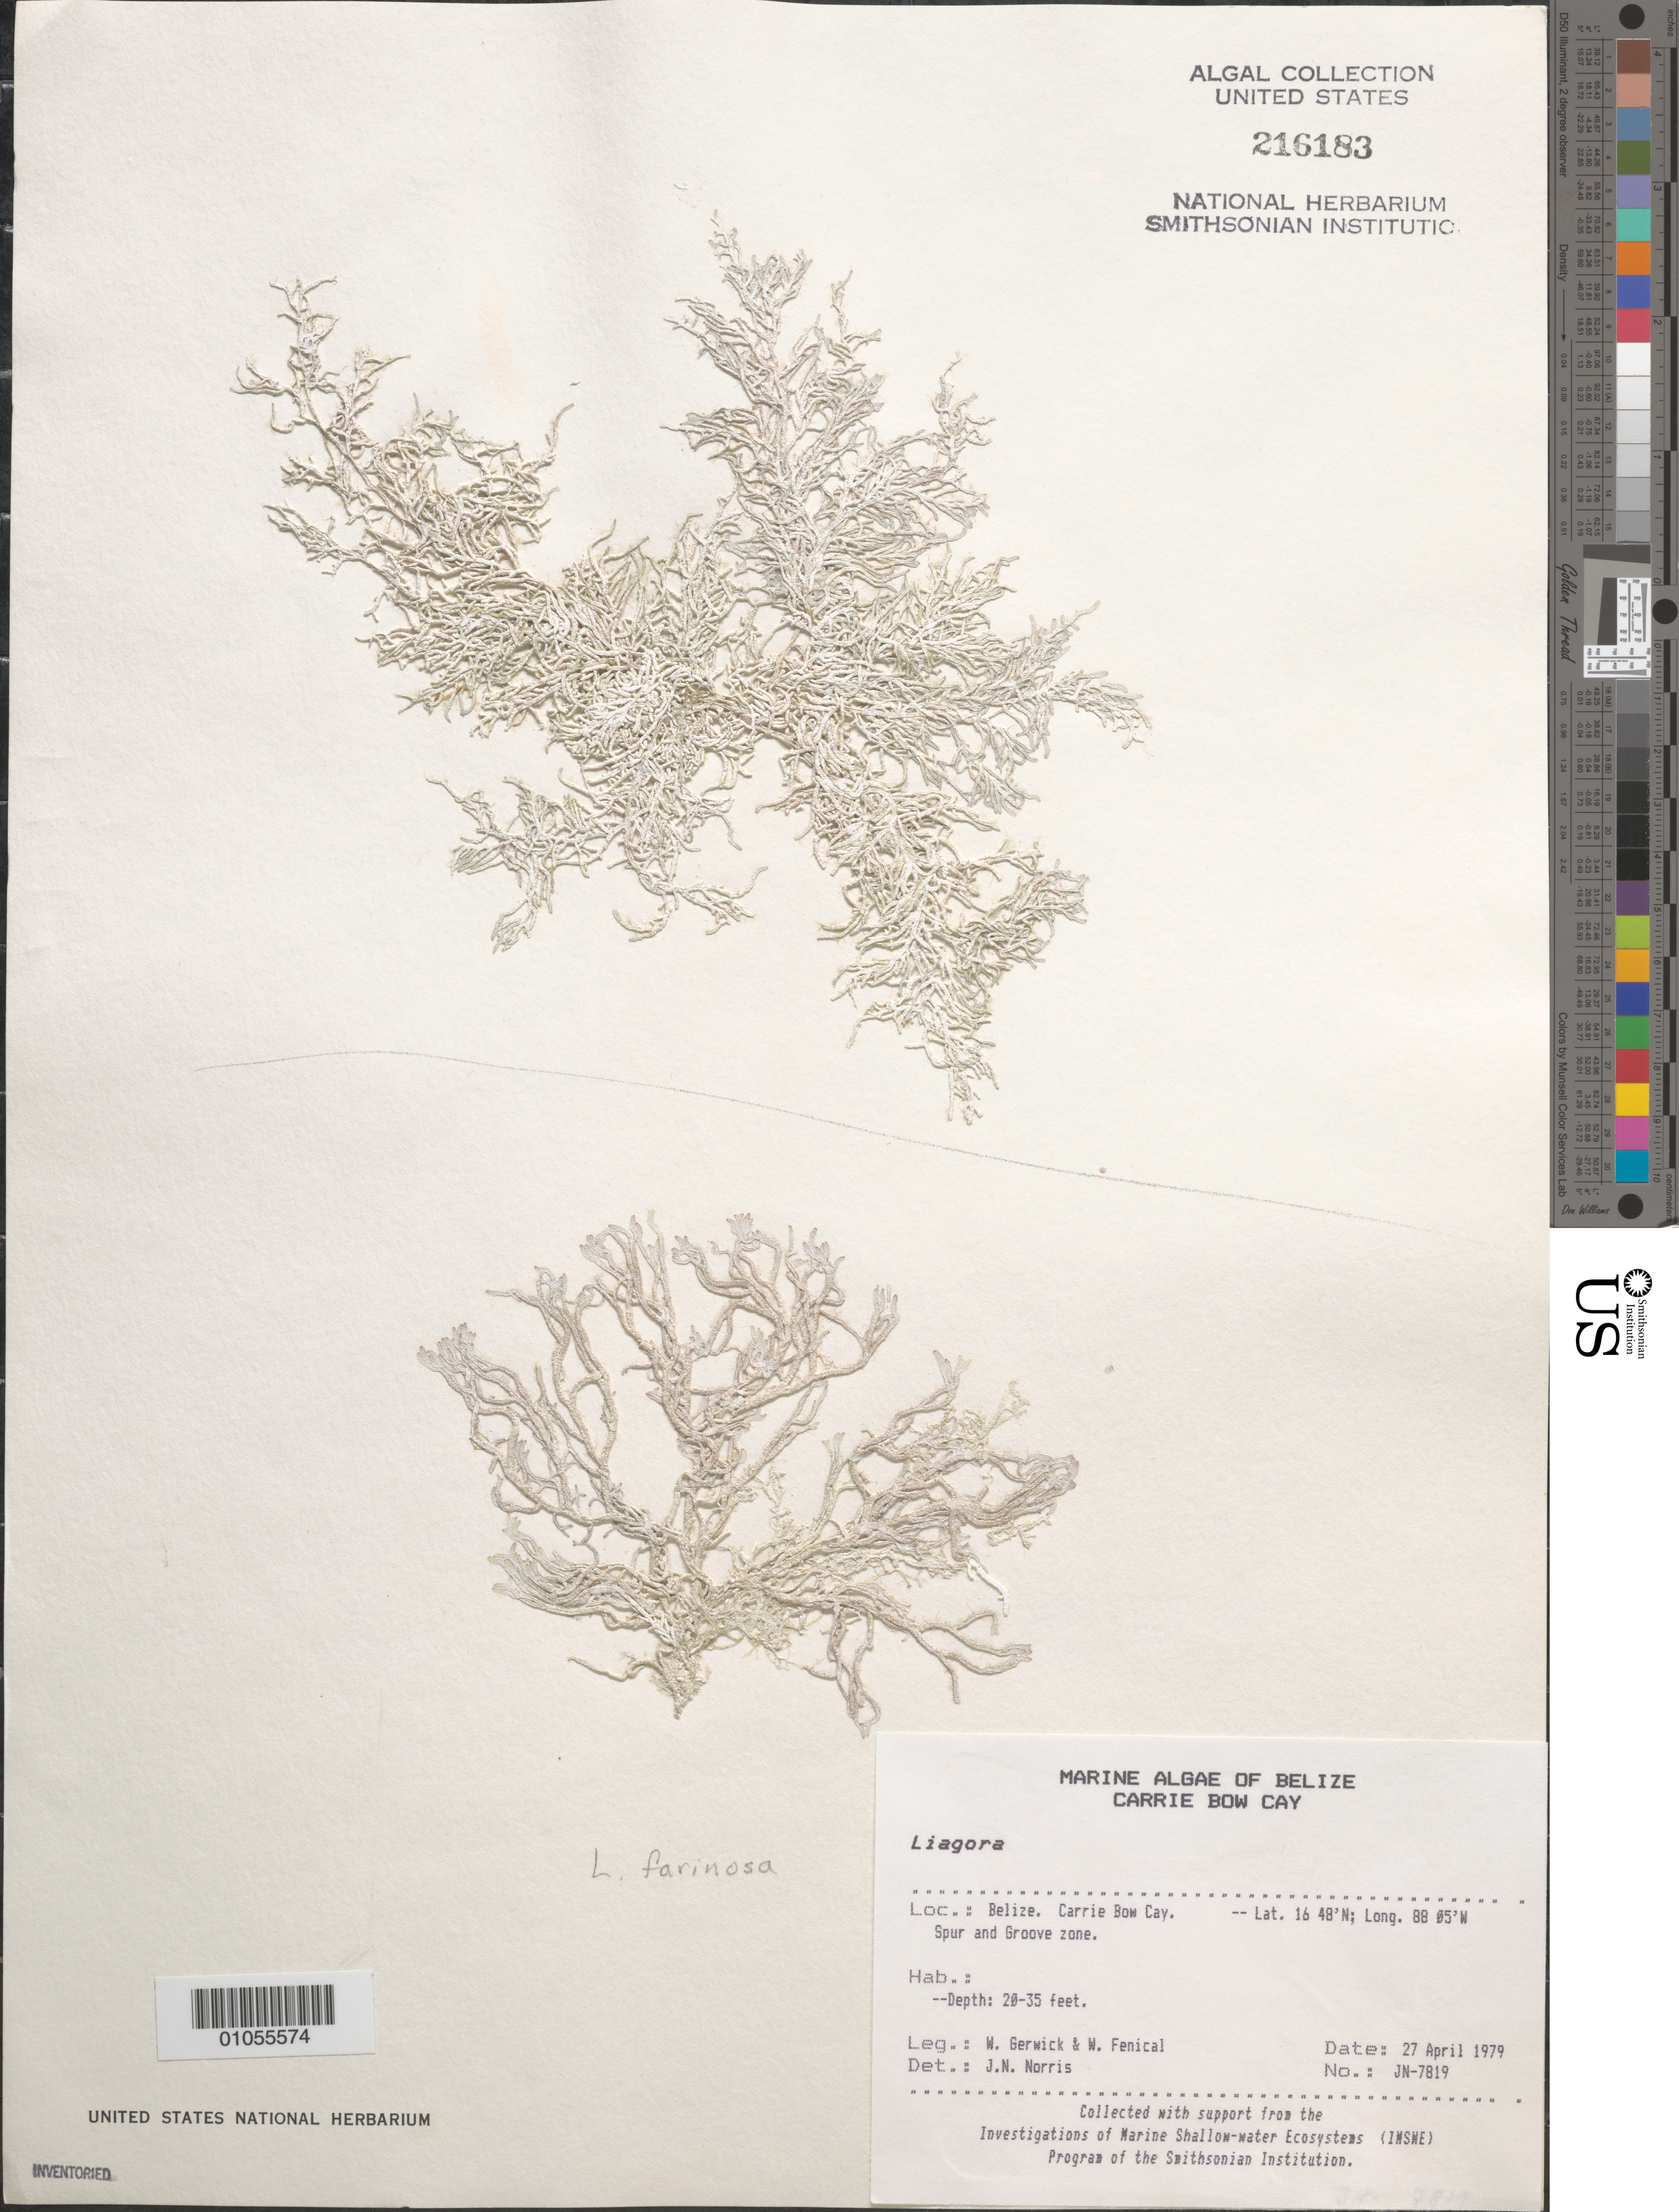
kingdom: Plantae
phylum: Rhodophyta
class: Florideophyceae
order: Nemaliales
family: Liagoraceae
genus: Liagora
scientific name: Liagora farinosa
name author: J.V.Lamouroux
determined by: Norris, James N.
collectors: W. Gerwick & W. Fenical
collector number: JN-7819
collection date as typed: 27 Apr 1979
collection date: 1979-04-27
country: Belize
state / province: Stann Creek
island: Carrie Bow Cay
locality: Spur and groove zone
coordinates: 16 48'N, 88 05'W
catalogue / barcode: US 216183